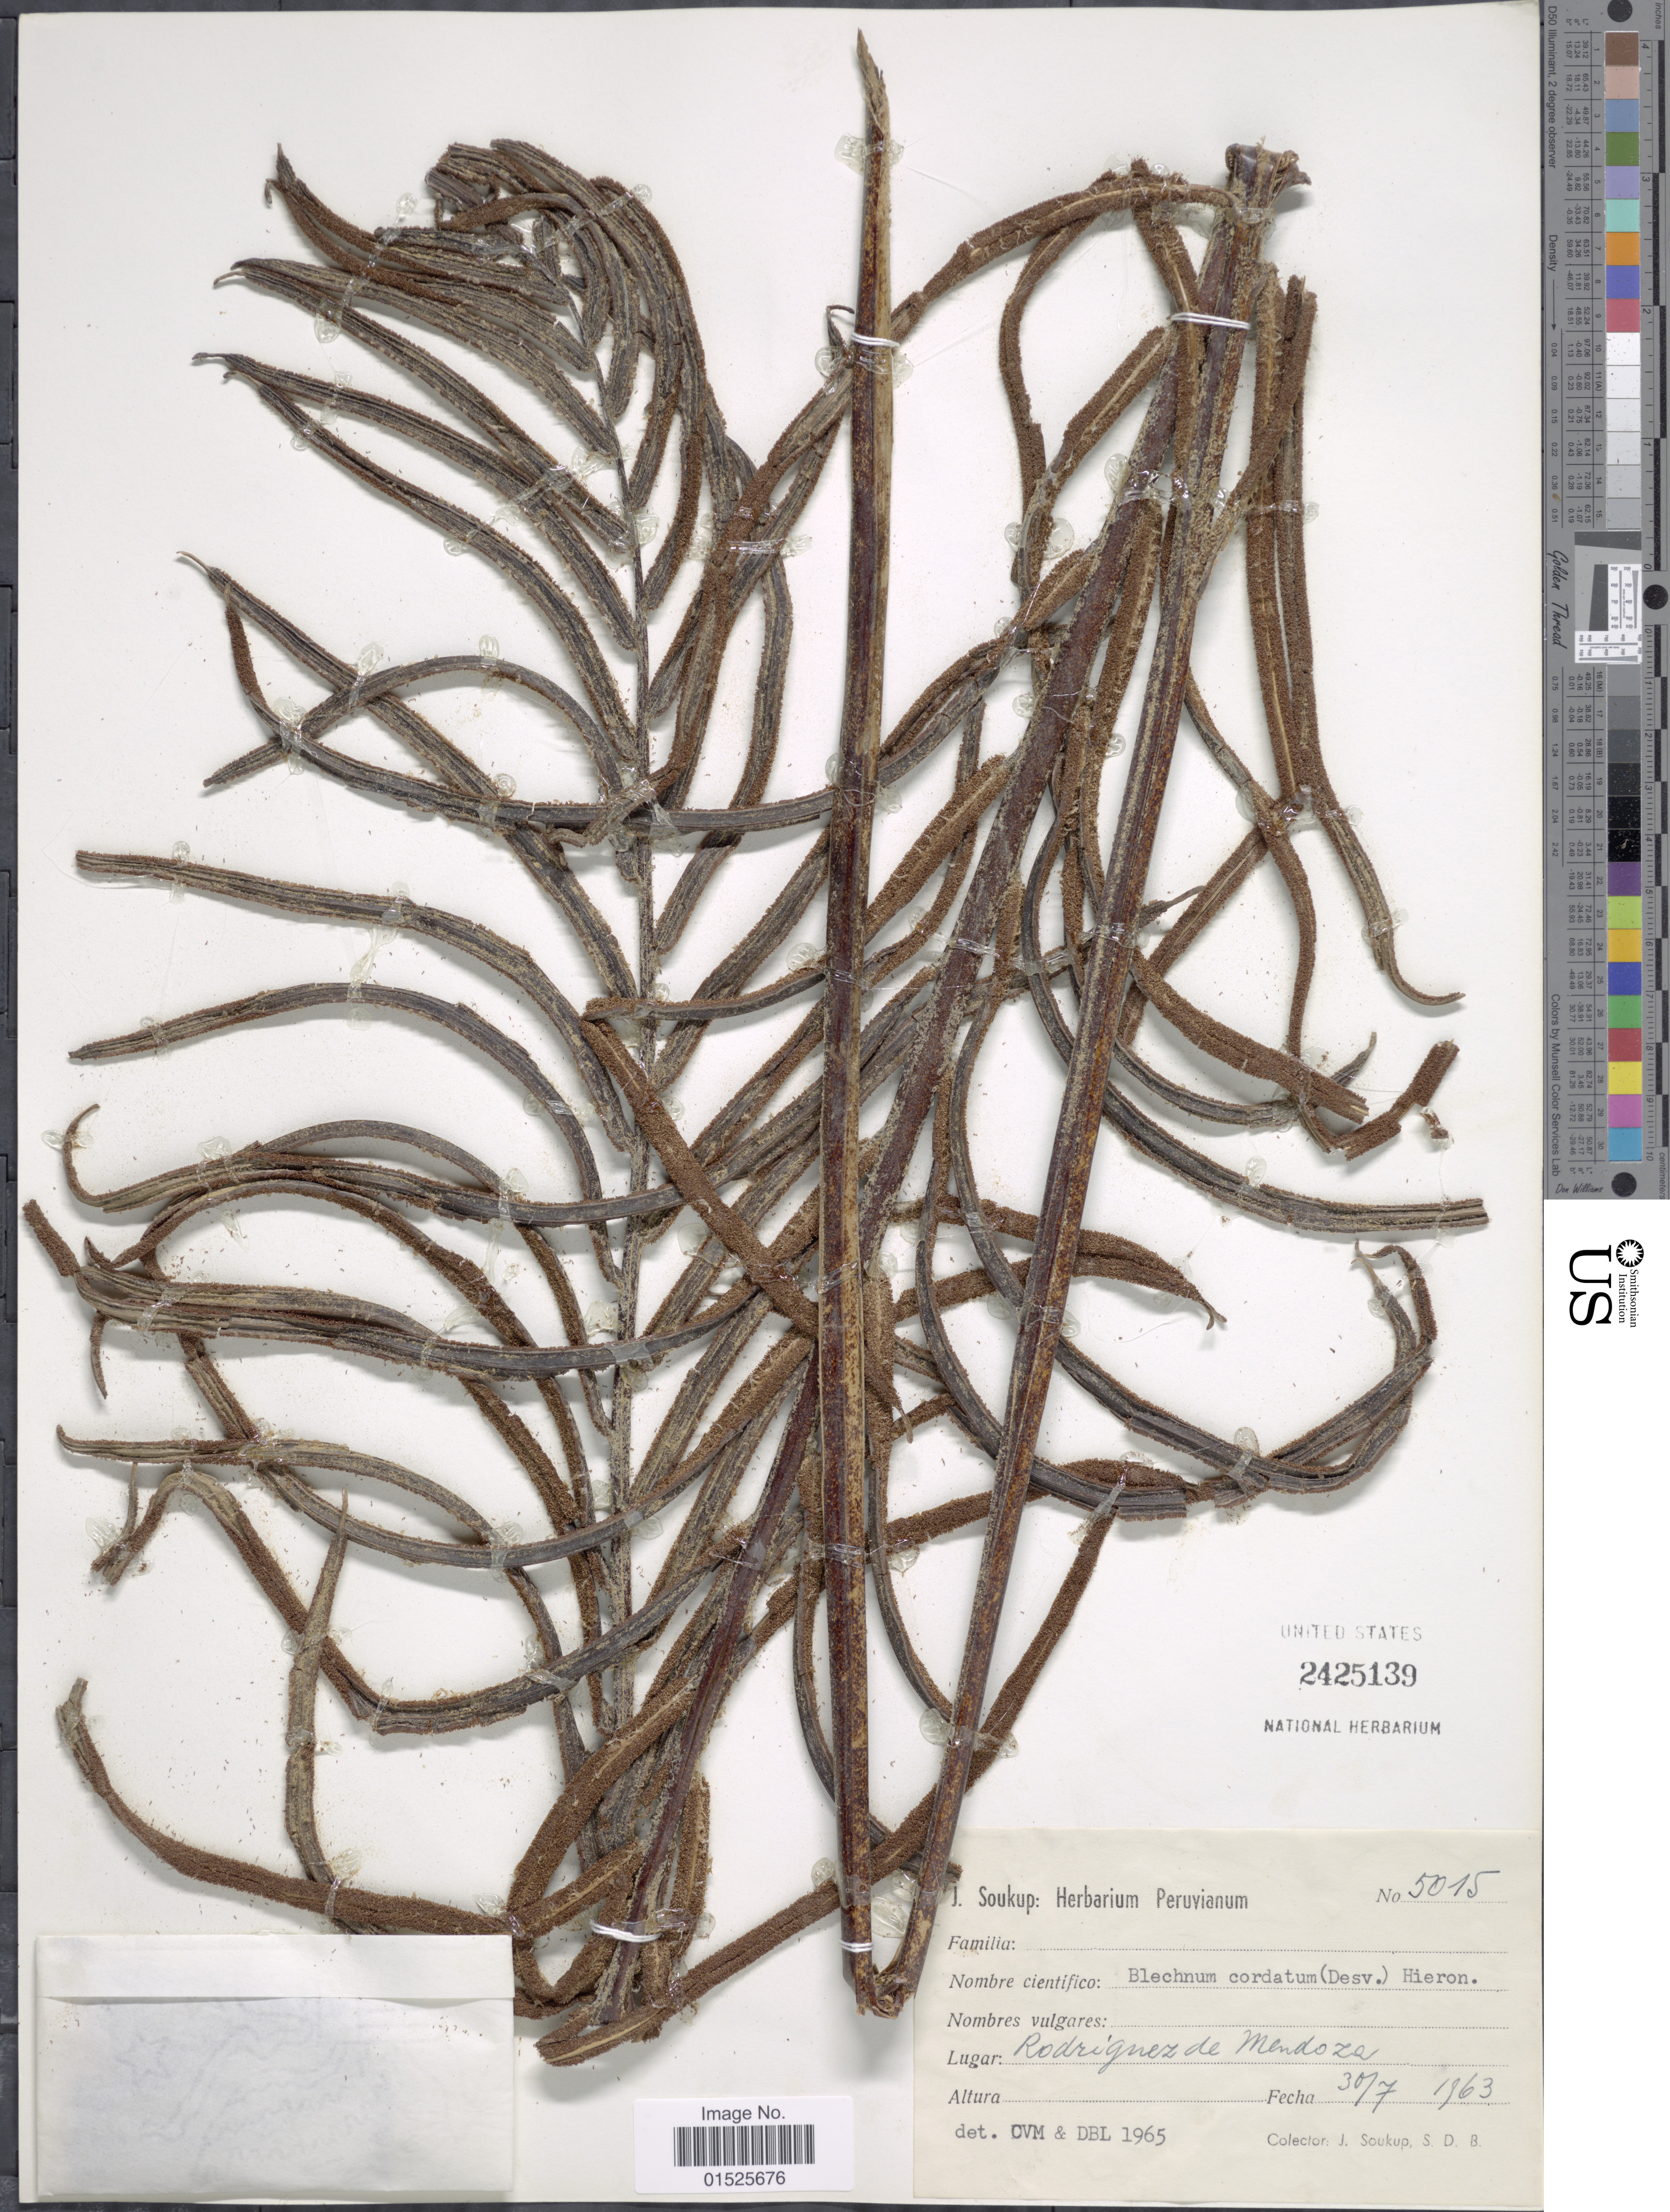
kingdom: Plantae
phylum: Tracheophyta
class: Polypodiopsida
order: Polypodiales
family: Blechnaceae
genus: Blechnum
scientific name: Blechnum cordatum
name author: (Desv.) Hieron.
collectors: J. Soukup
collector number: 5015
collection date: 1963-07-30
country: Peru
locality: Rodriguez de Mendoza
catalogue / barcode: US 2425139